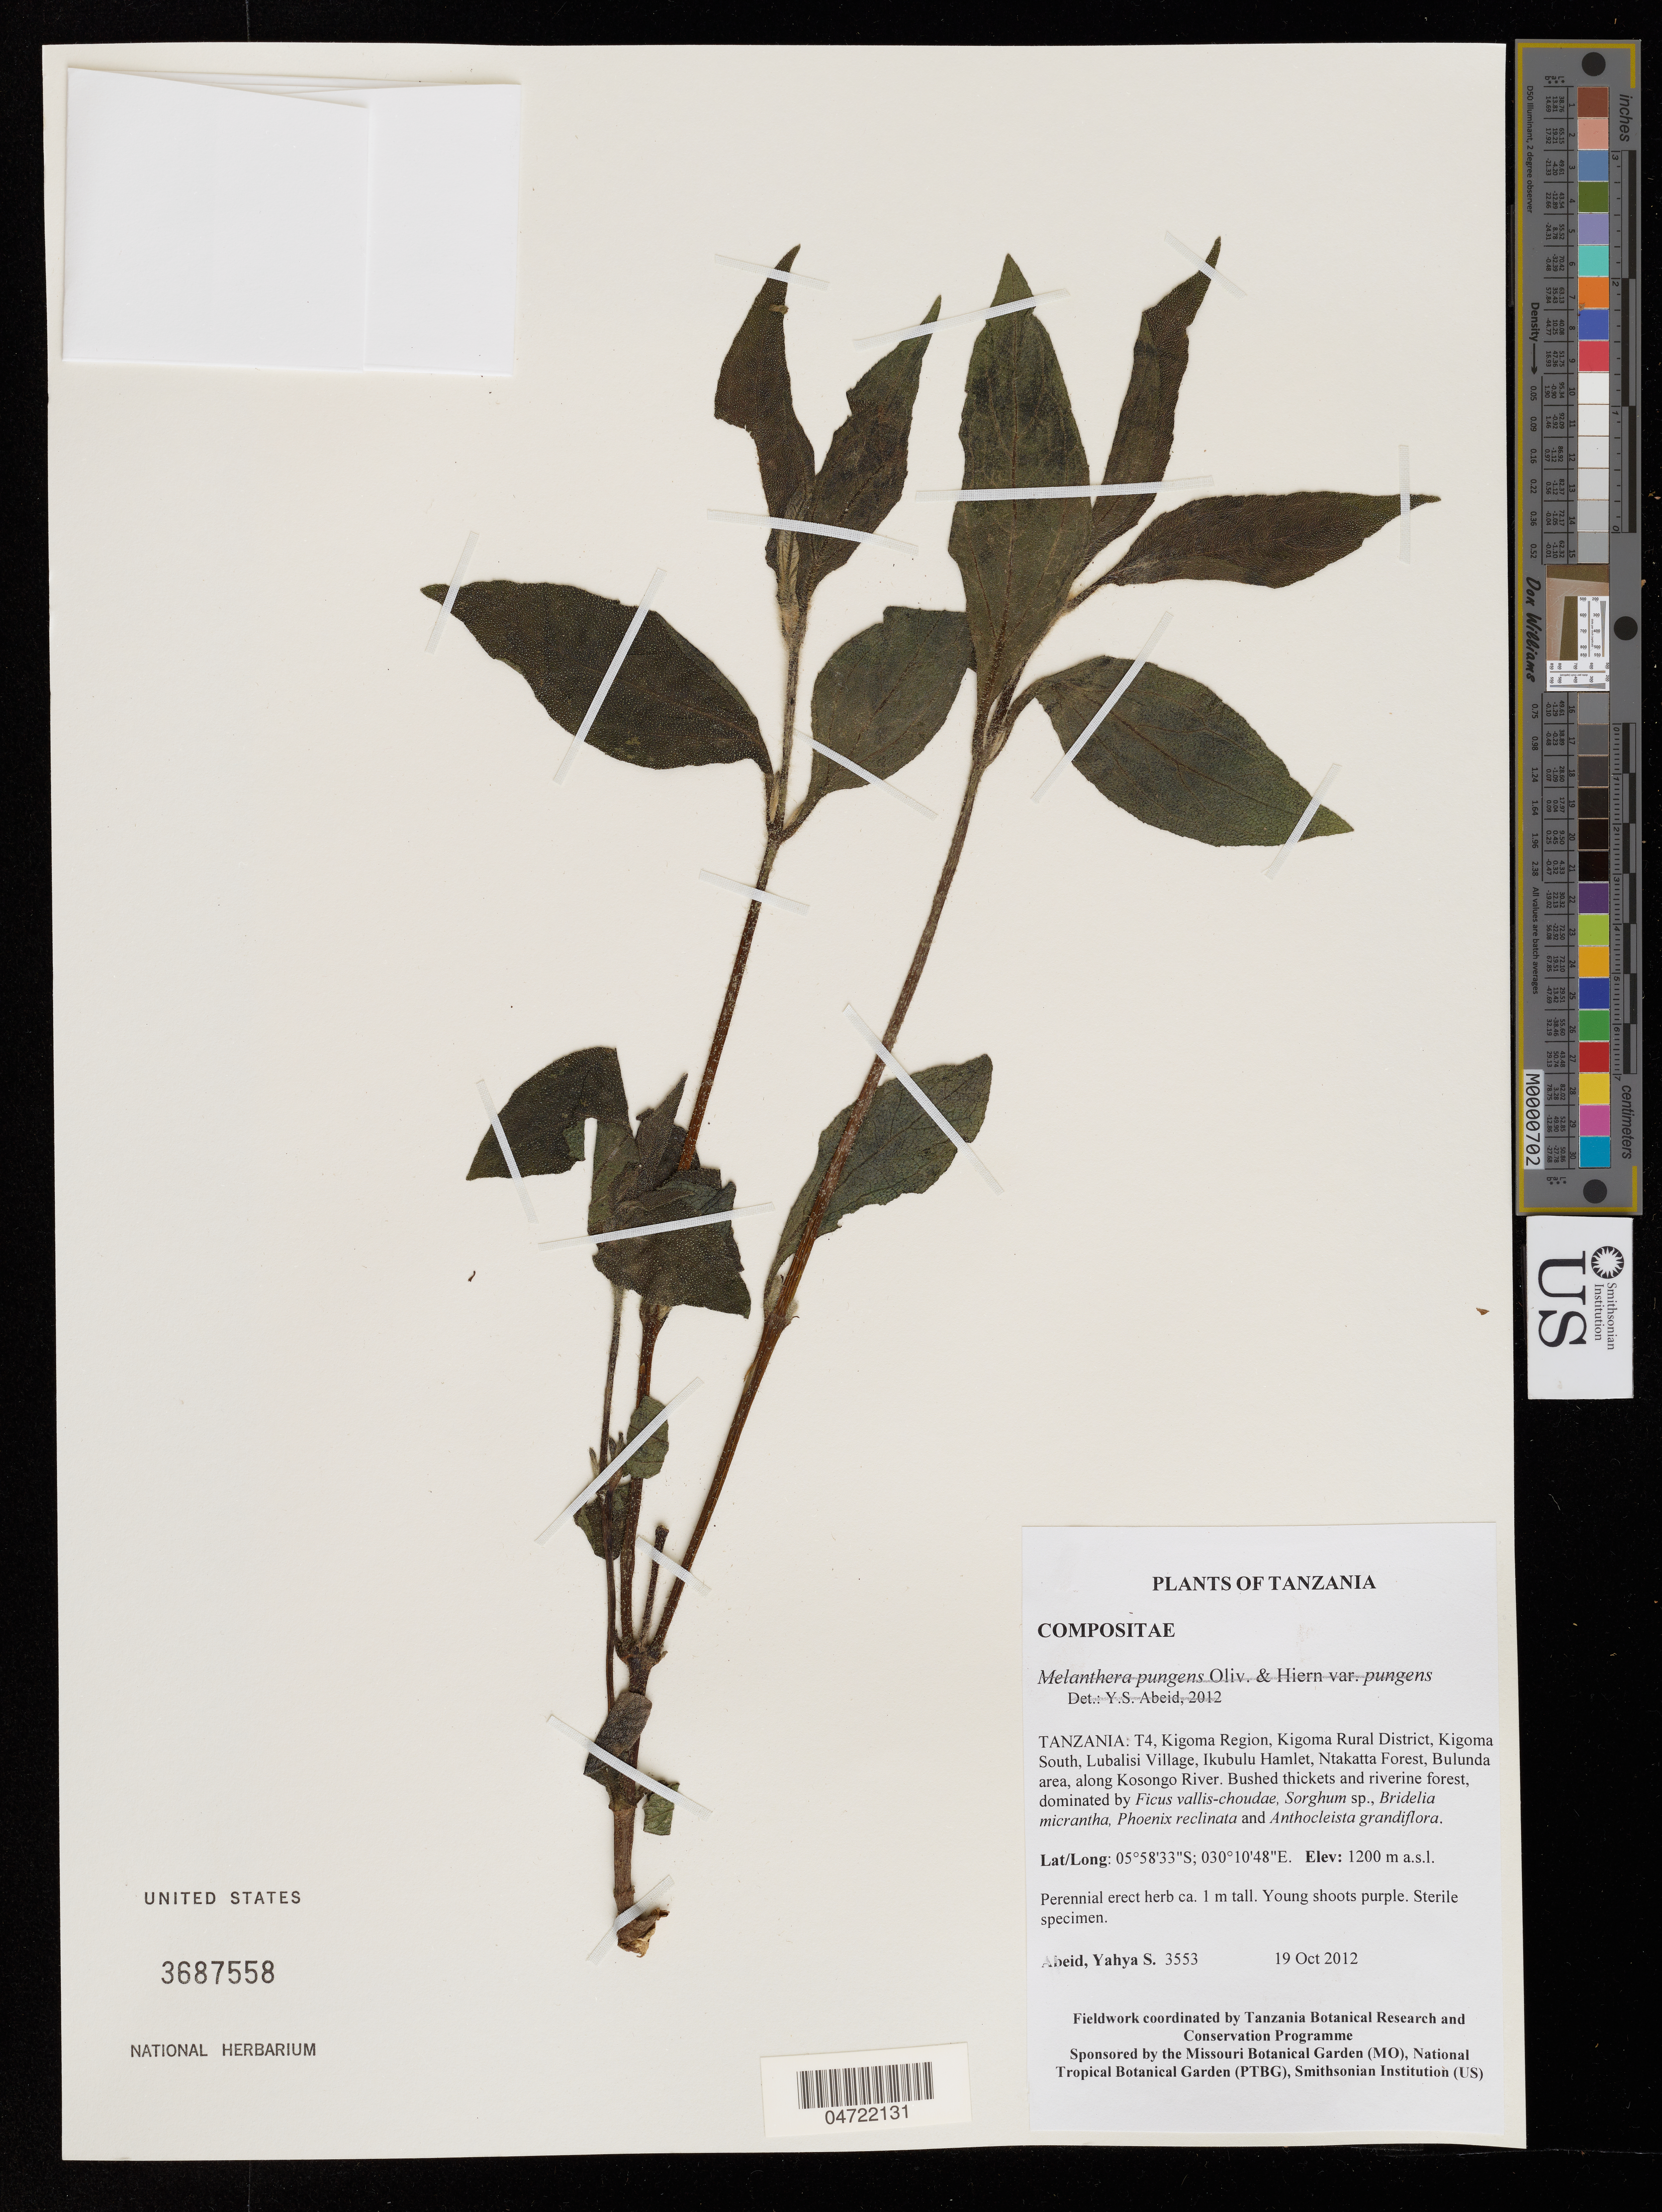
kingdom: Plantae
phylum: Tracheophyta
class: Magnoliopsida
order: Asterales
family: Asteraceae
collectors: Y. Abeid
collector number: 3553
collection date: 2012-10-19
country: Tanzania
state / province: Kigoma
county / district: Kigoma Rural District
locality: Kigoma South, Lubalisi Village, Ikubulu Hamblet, Ntakatta Fores, Bulunda area, along Kosongo River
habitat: Bushed tickets and riverine forest.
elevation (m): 1200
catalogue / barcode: US 3687558